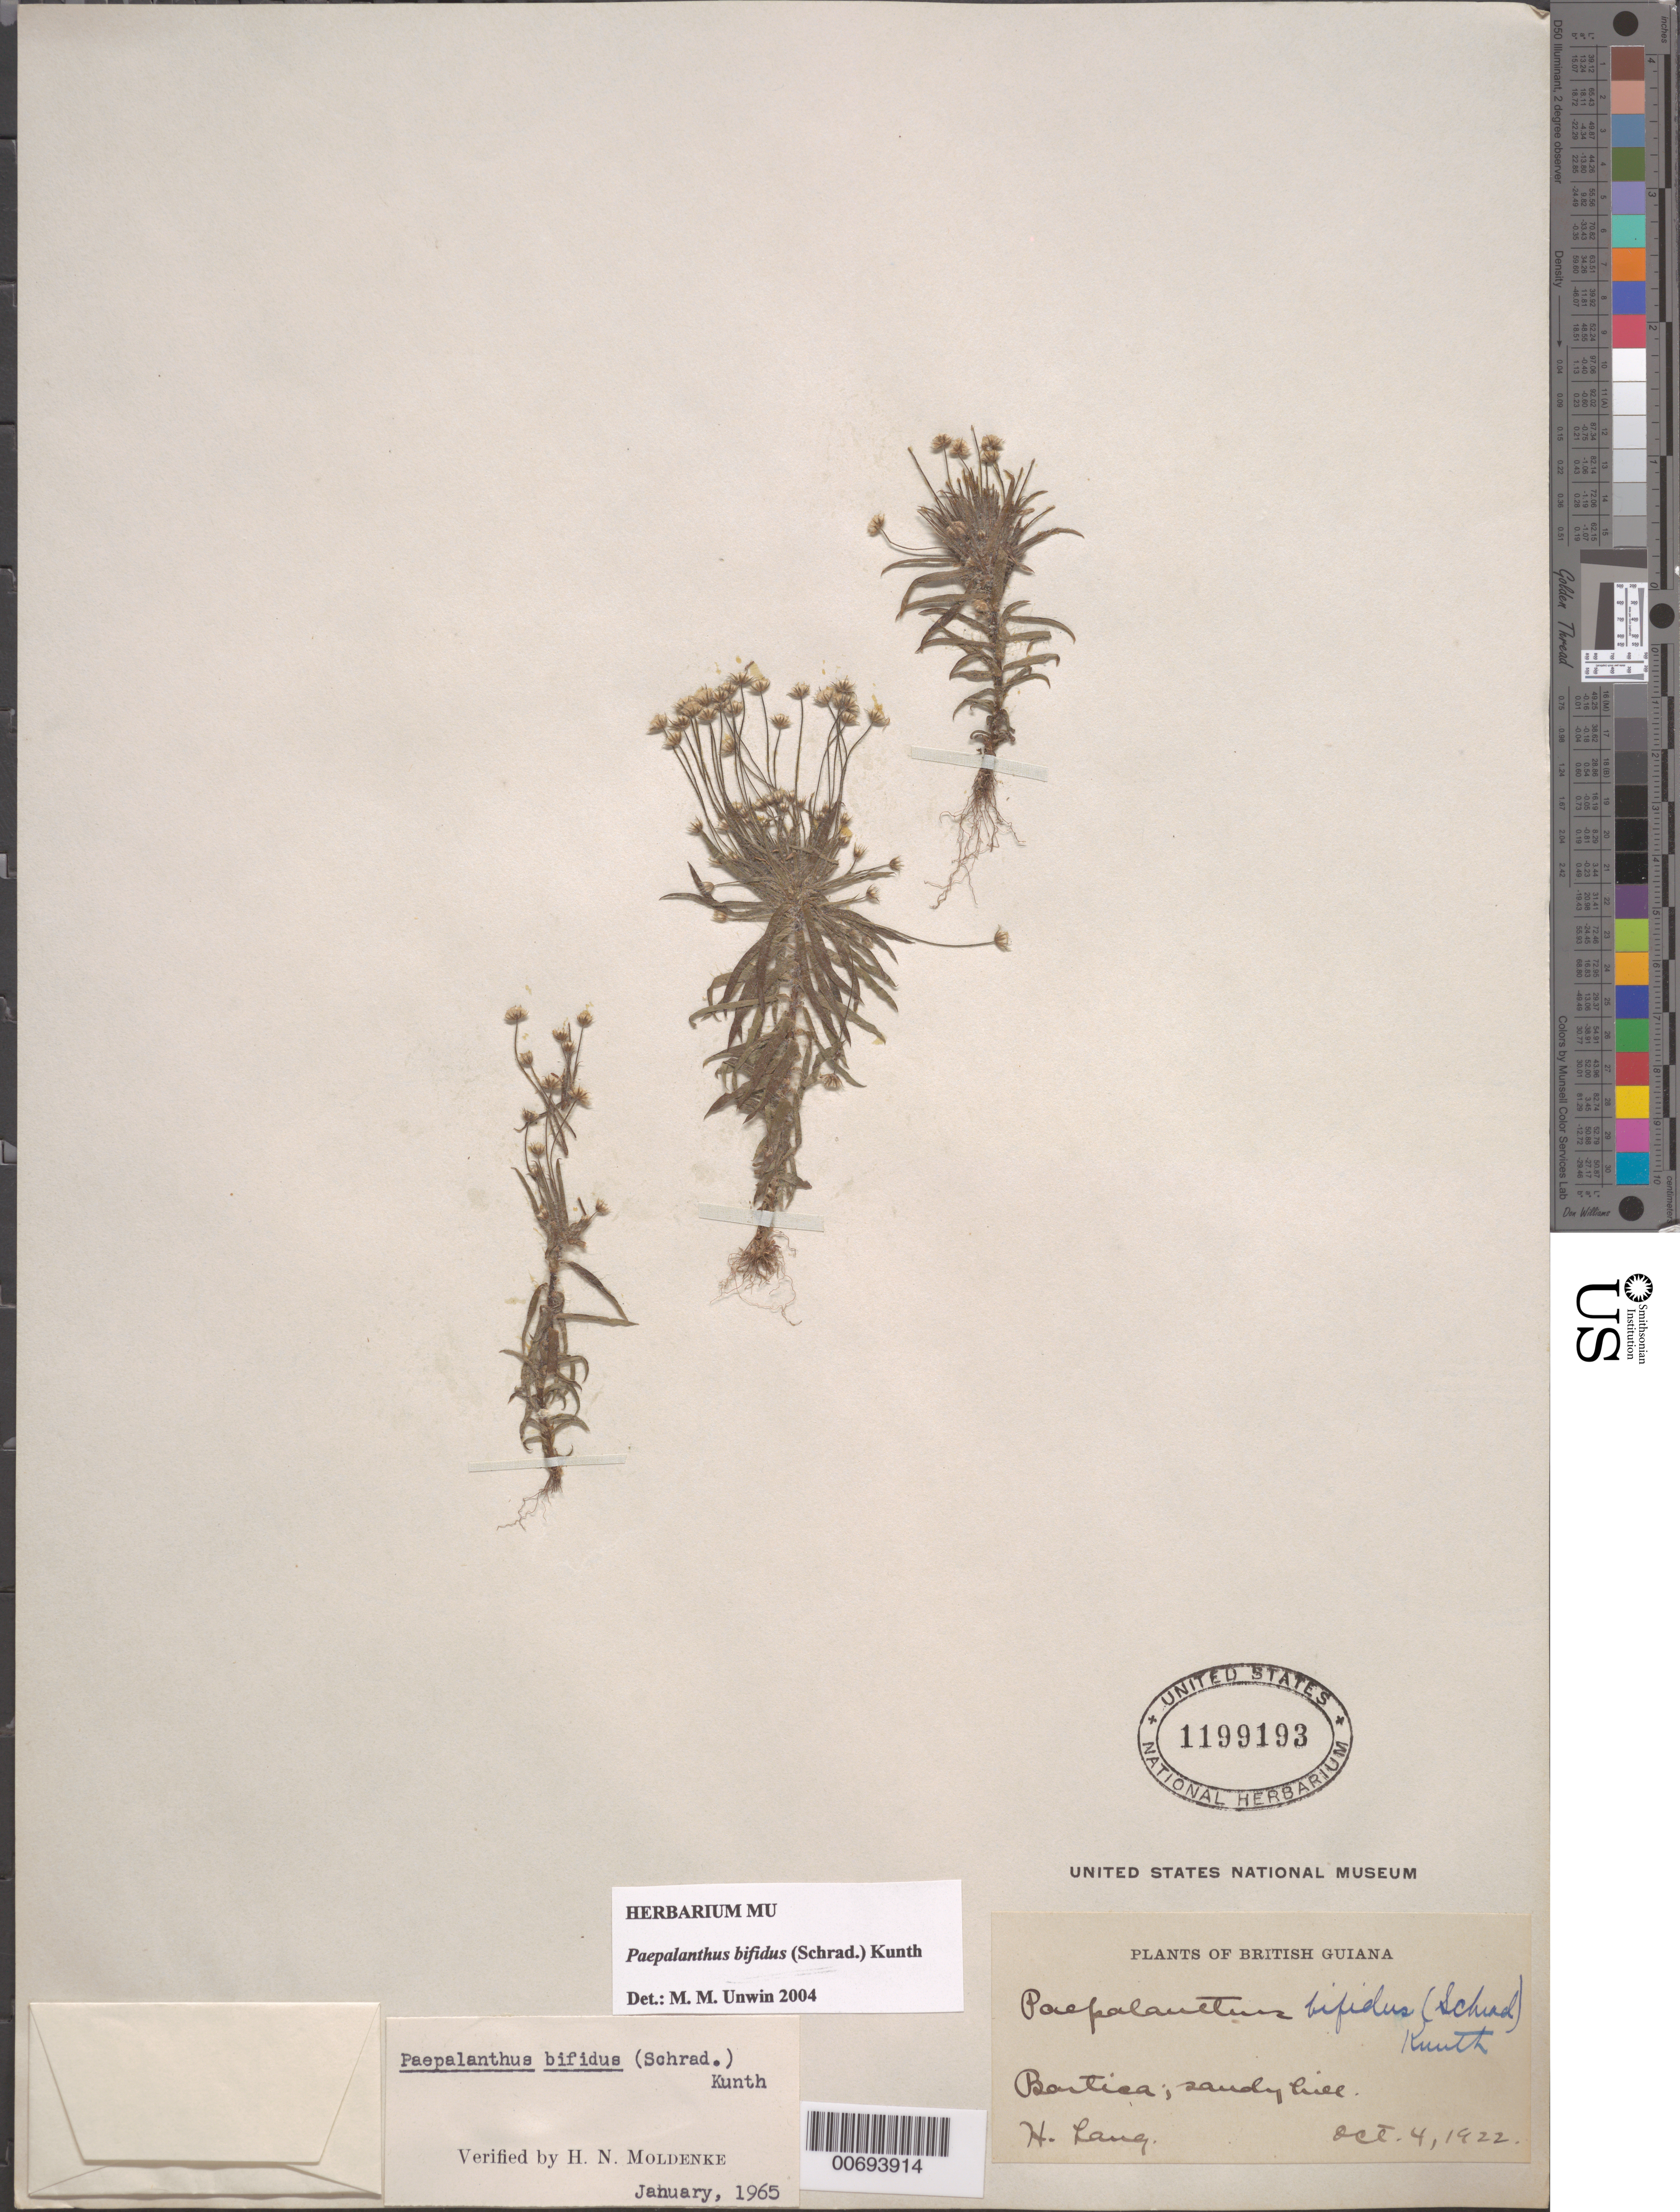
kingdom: Plantae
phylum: Tracheophyta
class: Liliopsida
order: Poales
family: Eriocaulaceae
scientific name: Giuliettia bifida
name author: (Schrad.) Andrino & Sano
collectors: H. Lang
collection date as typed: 4-Oct-22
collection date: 1922-10-04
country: Guyana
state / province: Cuyuni-Mazaruni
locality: Bartica, Essequibo R.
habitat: Sandy hill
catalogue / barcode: US 1199193